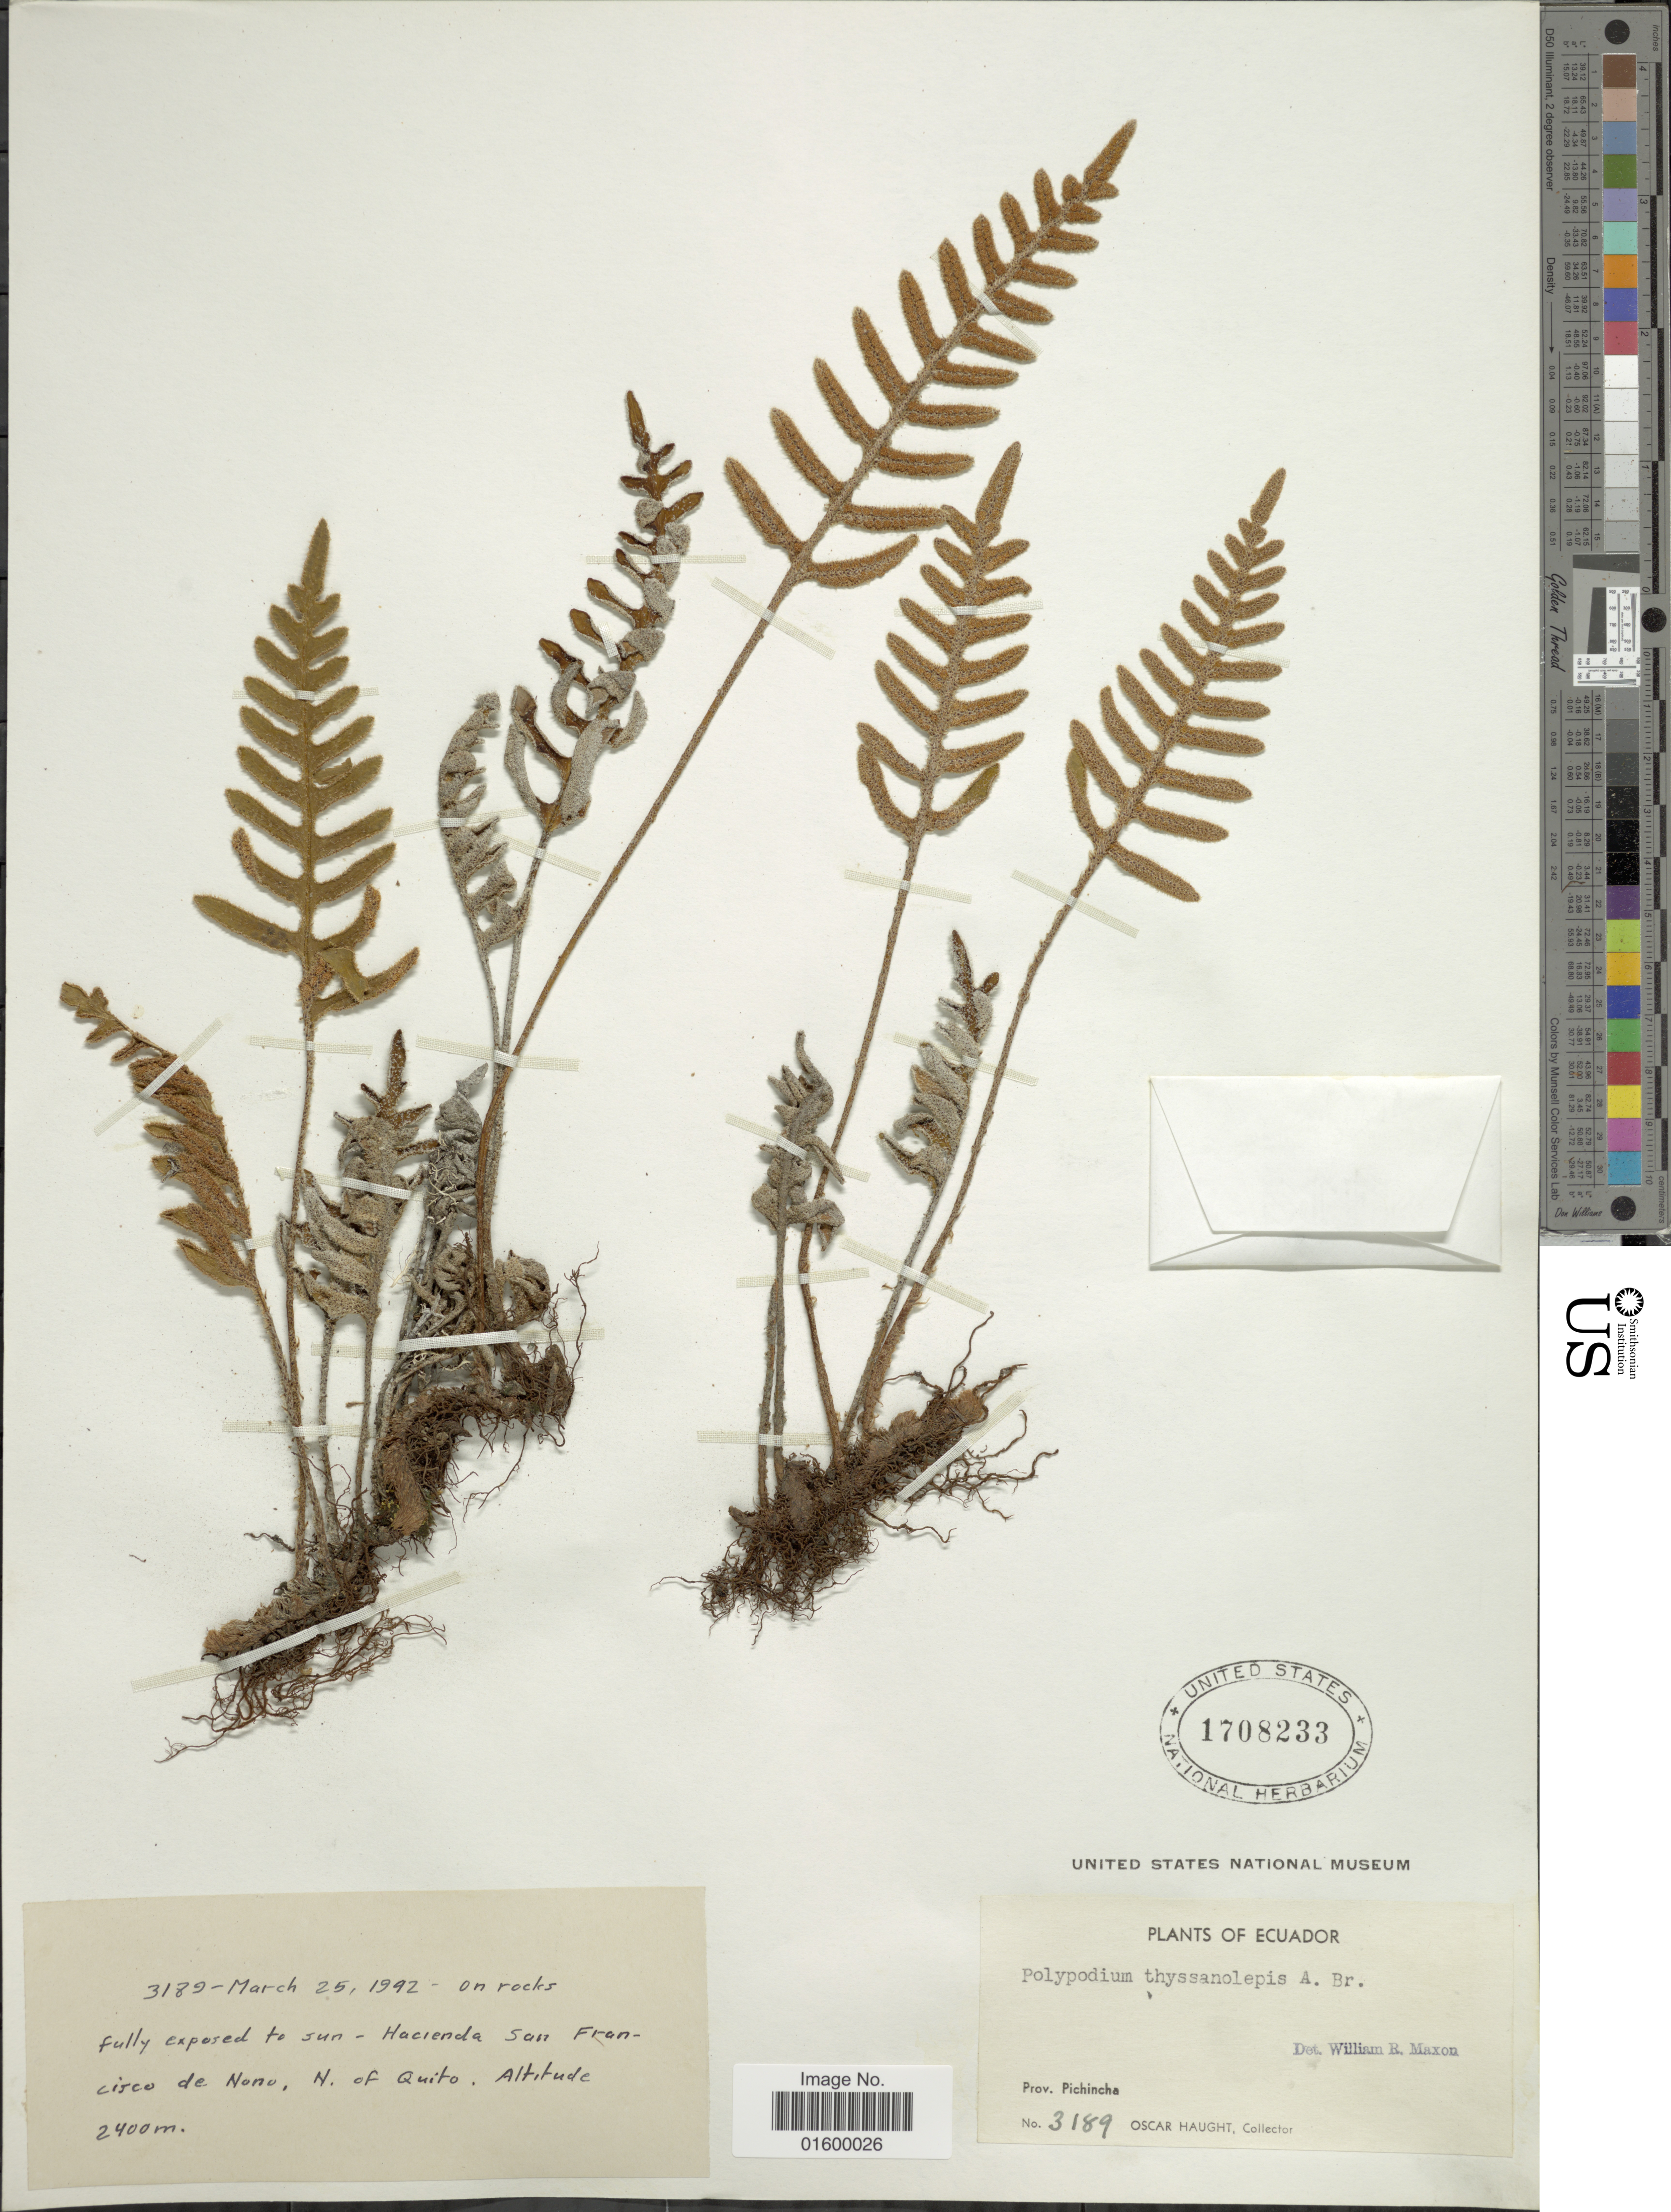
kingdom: Plantae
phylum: Tracheophyta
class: Polypodiopsida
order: Polypodiales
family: Polypodiaceae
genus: Pleopeltis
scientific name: Pleopeltis thyssanolepis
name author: (A. Braun ex Klotzsch) E.G. Andrews & Windham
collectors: O. Haught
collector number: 3189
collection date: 1992-03-25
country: Ecuador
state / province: Pichincha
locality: Prov. Pichincha, Hacienda San Francisco de Nono, N. of Quito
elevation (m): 2400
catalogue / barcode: US 1708233